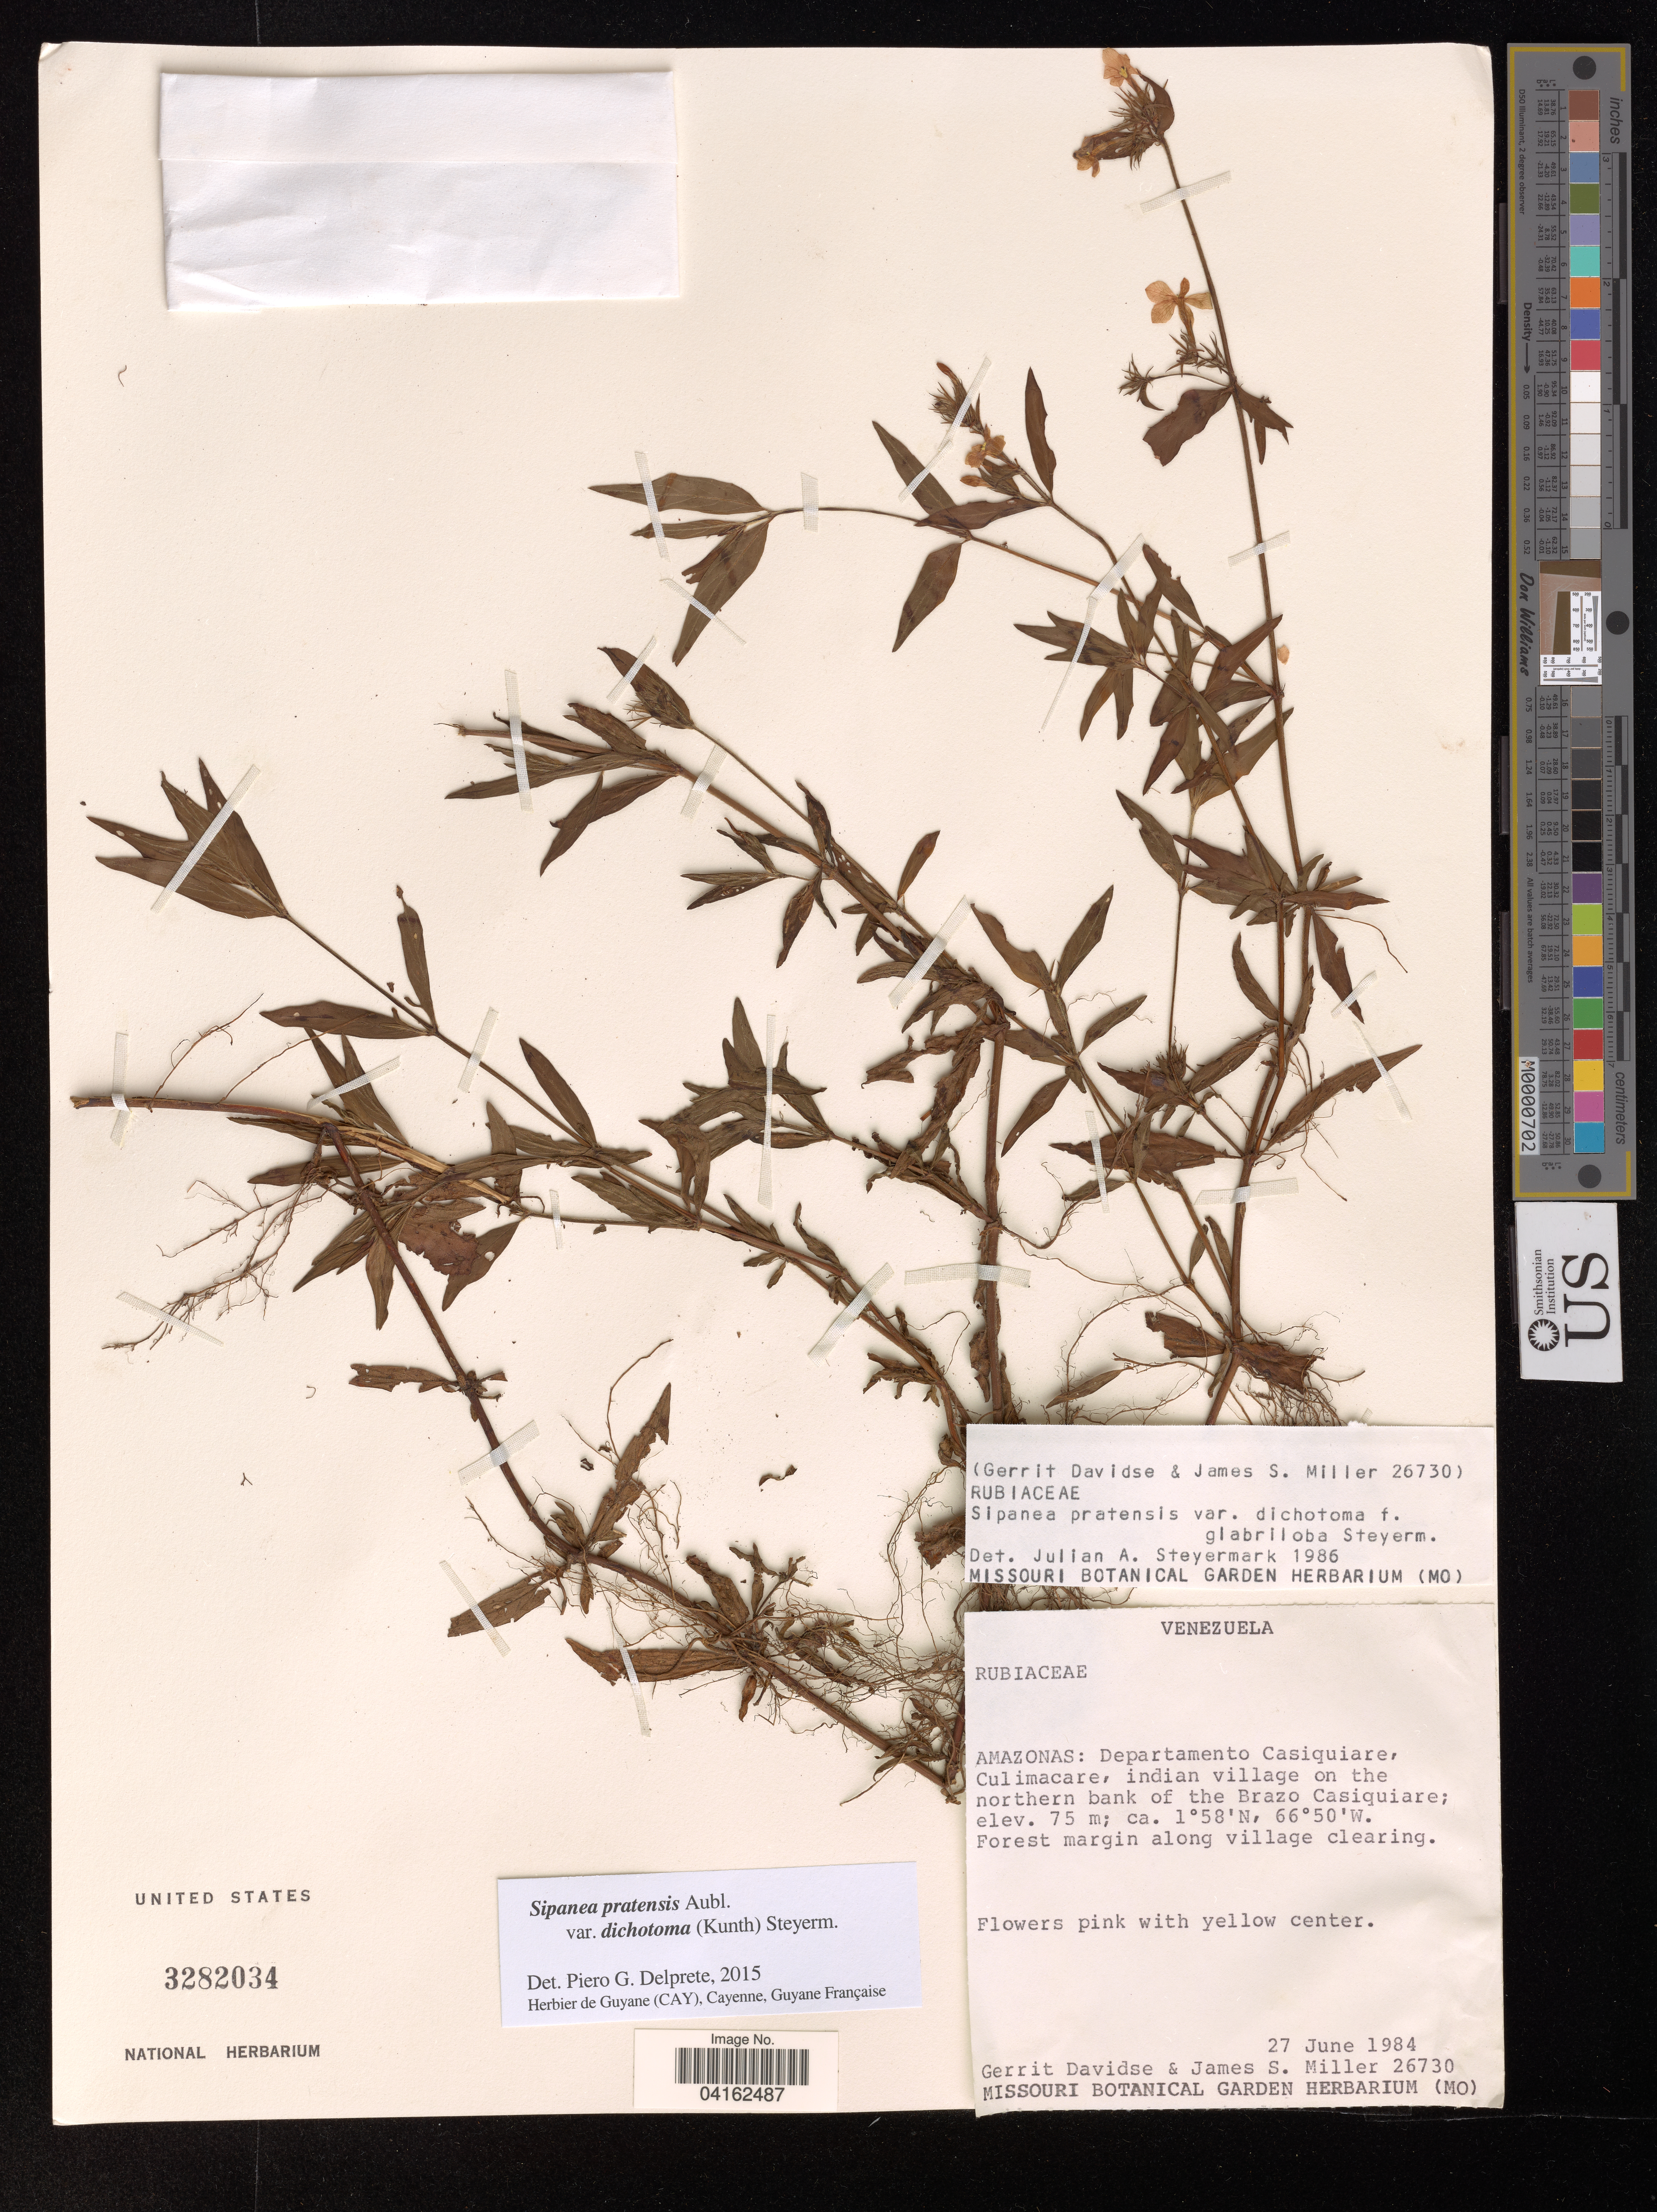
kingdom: Plantae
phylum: Tracheophyta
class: Magnoliopsida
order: Gentianales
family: Rubiaceae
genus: Sipanea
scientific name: Sipanea pratensis var. dichotoma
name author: (Kunth) Steyerm.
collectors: G. Davidse & J. S. Miller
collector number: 26730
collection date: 1984-06-27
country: Venezuela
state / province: Amazonas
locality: Departamento Casiquiare, Culimacare, indian village on the northern bank of the Brazo Casiquiare.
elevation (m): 75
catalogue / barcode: US 3282034